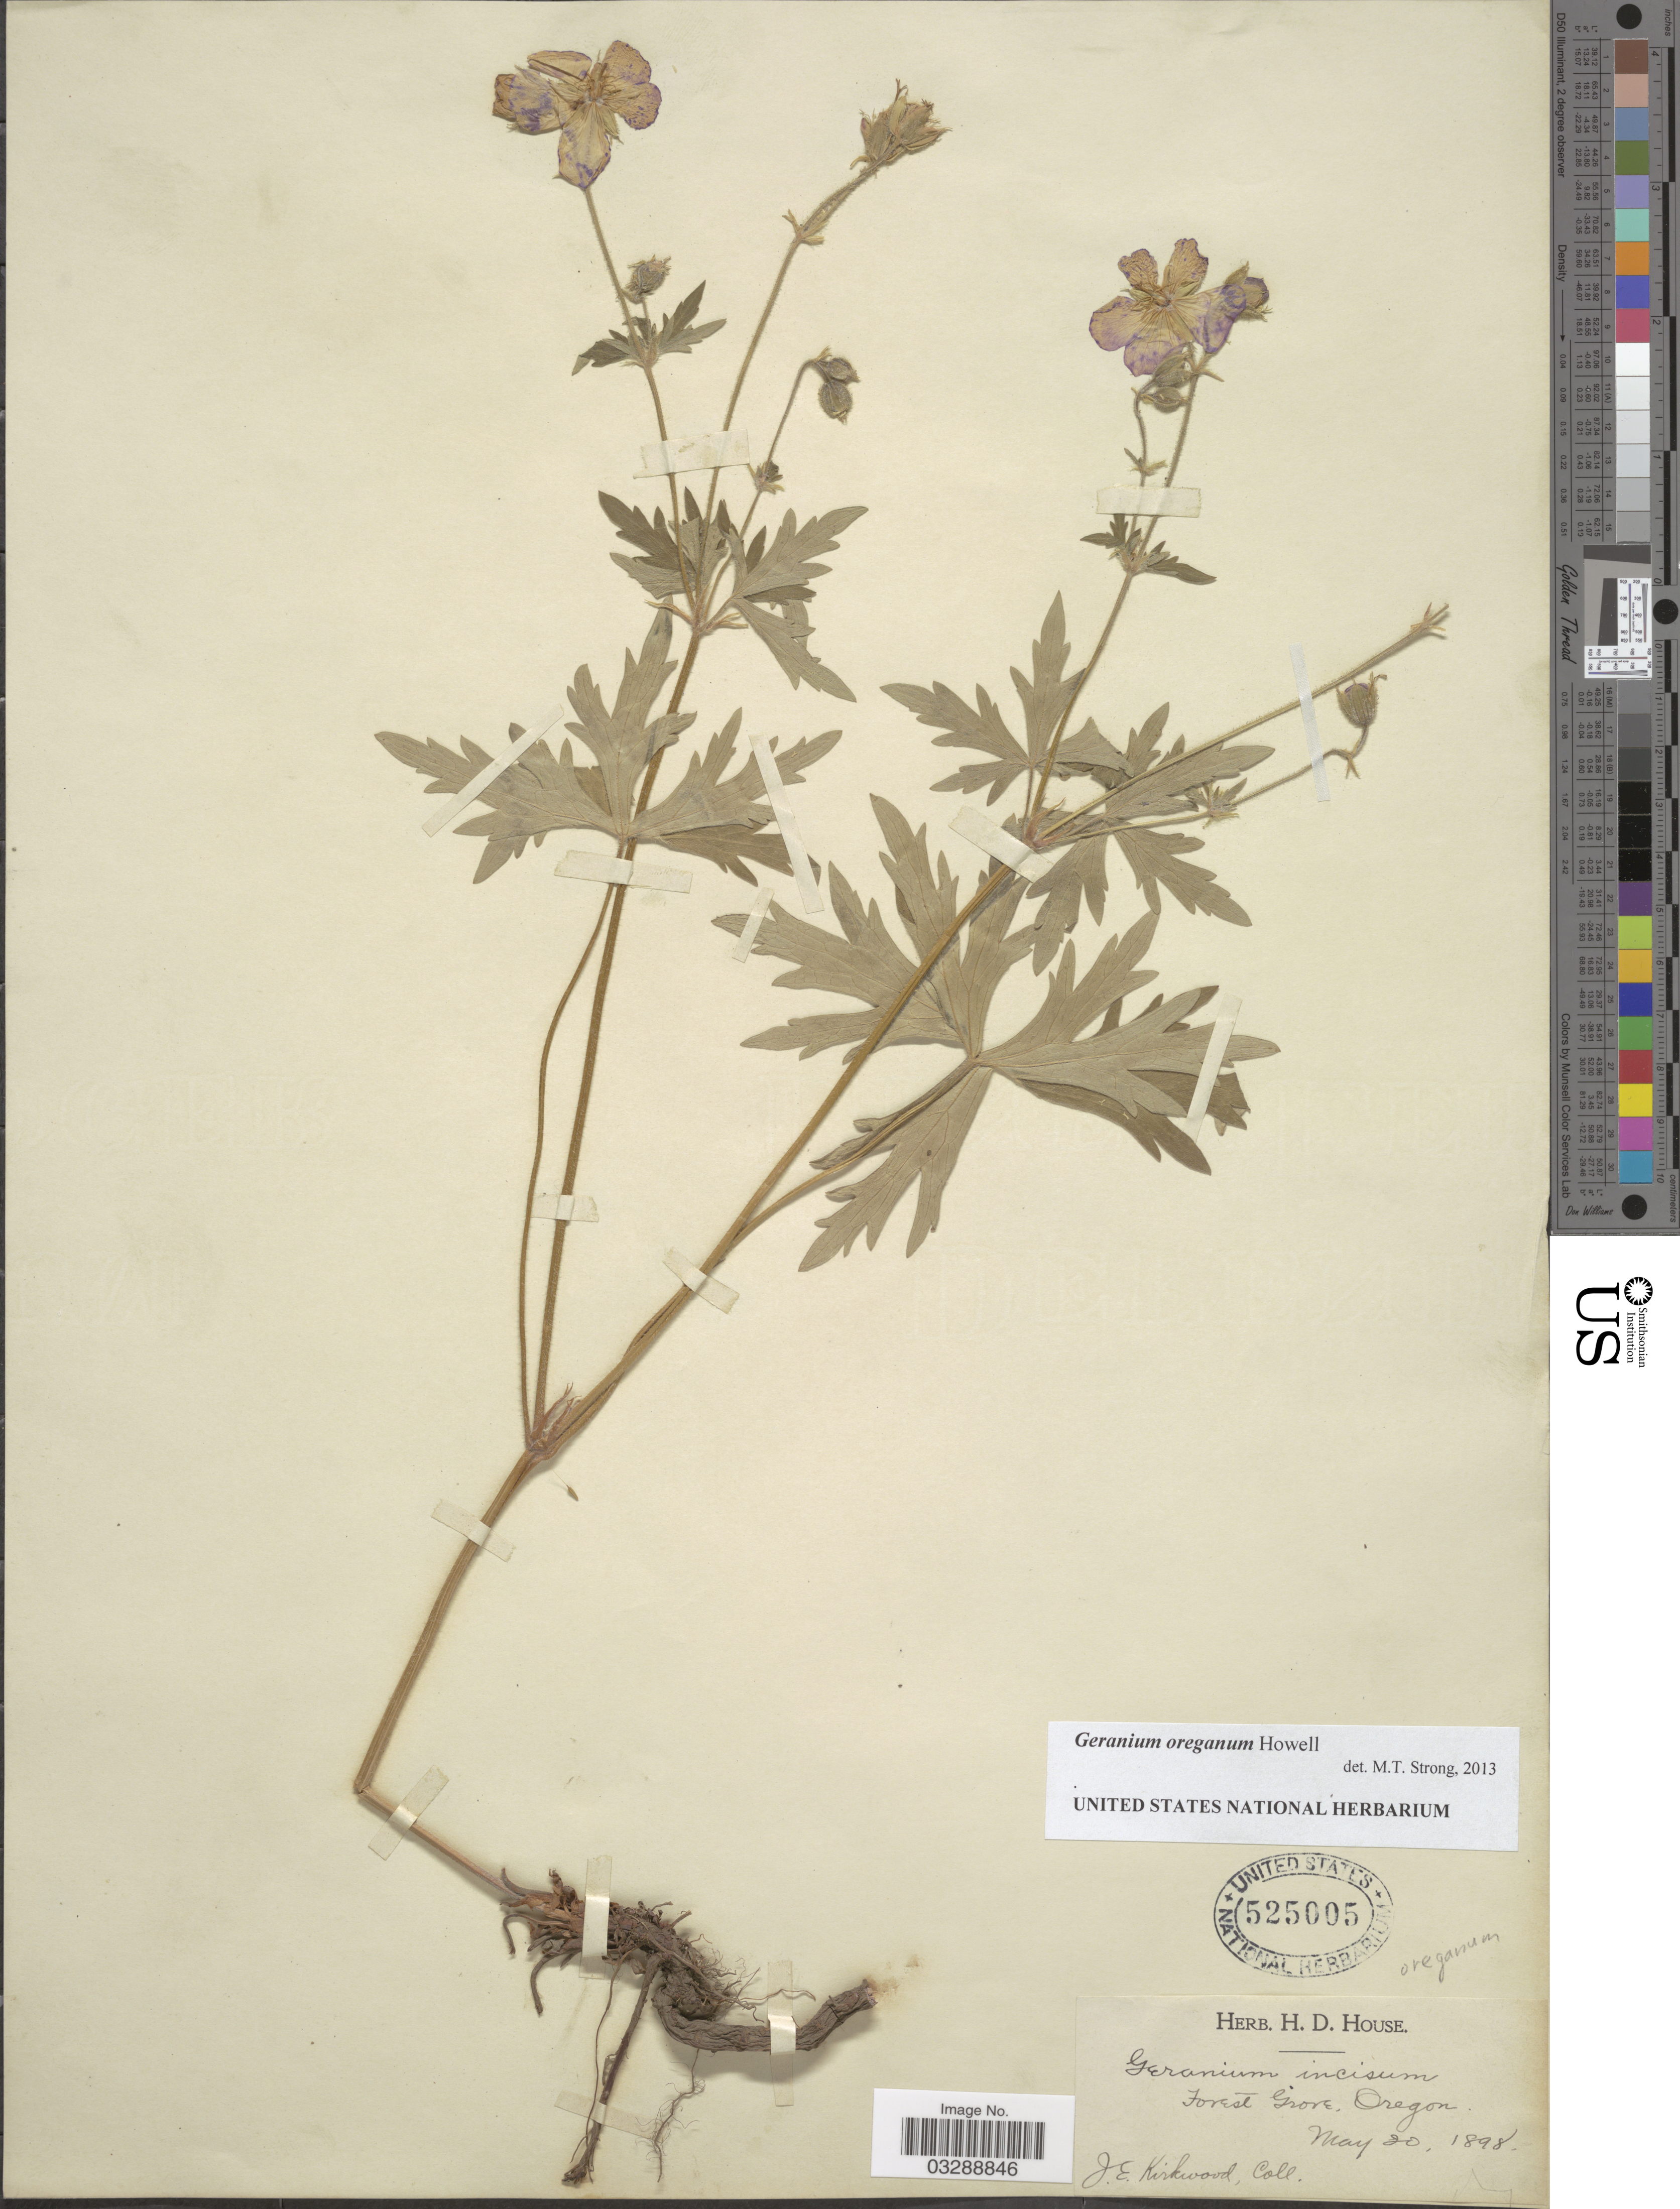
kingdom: Plantae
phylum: Tracheophyta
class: Magnoliopsida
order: Geraniales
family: Geraniaceae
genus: Geranium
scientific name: Geranium oreganum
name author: Howell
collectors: J. Kirkwood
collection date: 1898-05-20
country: United States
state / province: Oregon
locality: Forest Grove.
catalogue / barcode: US 525005